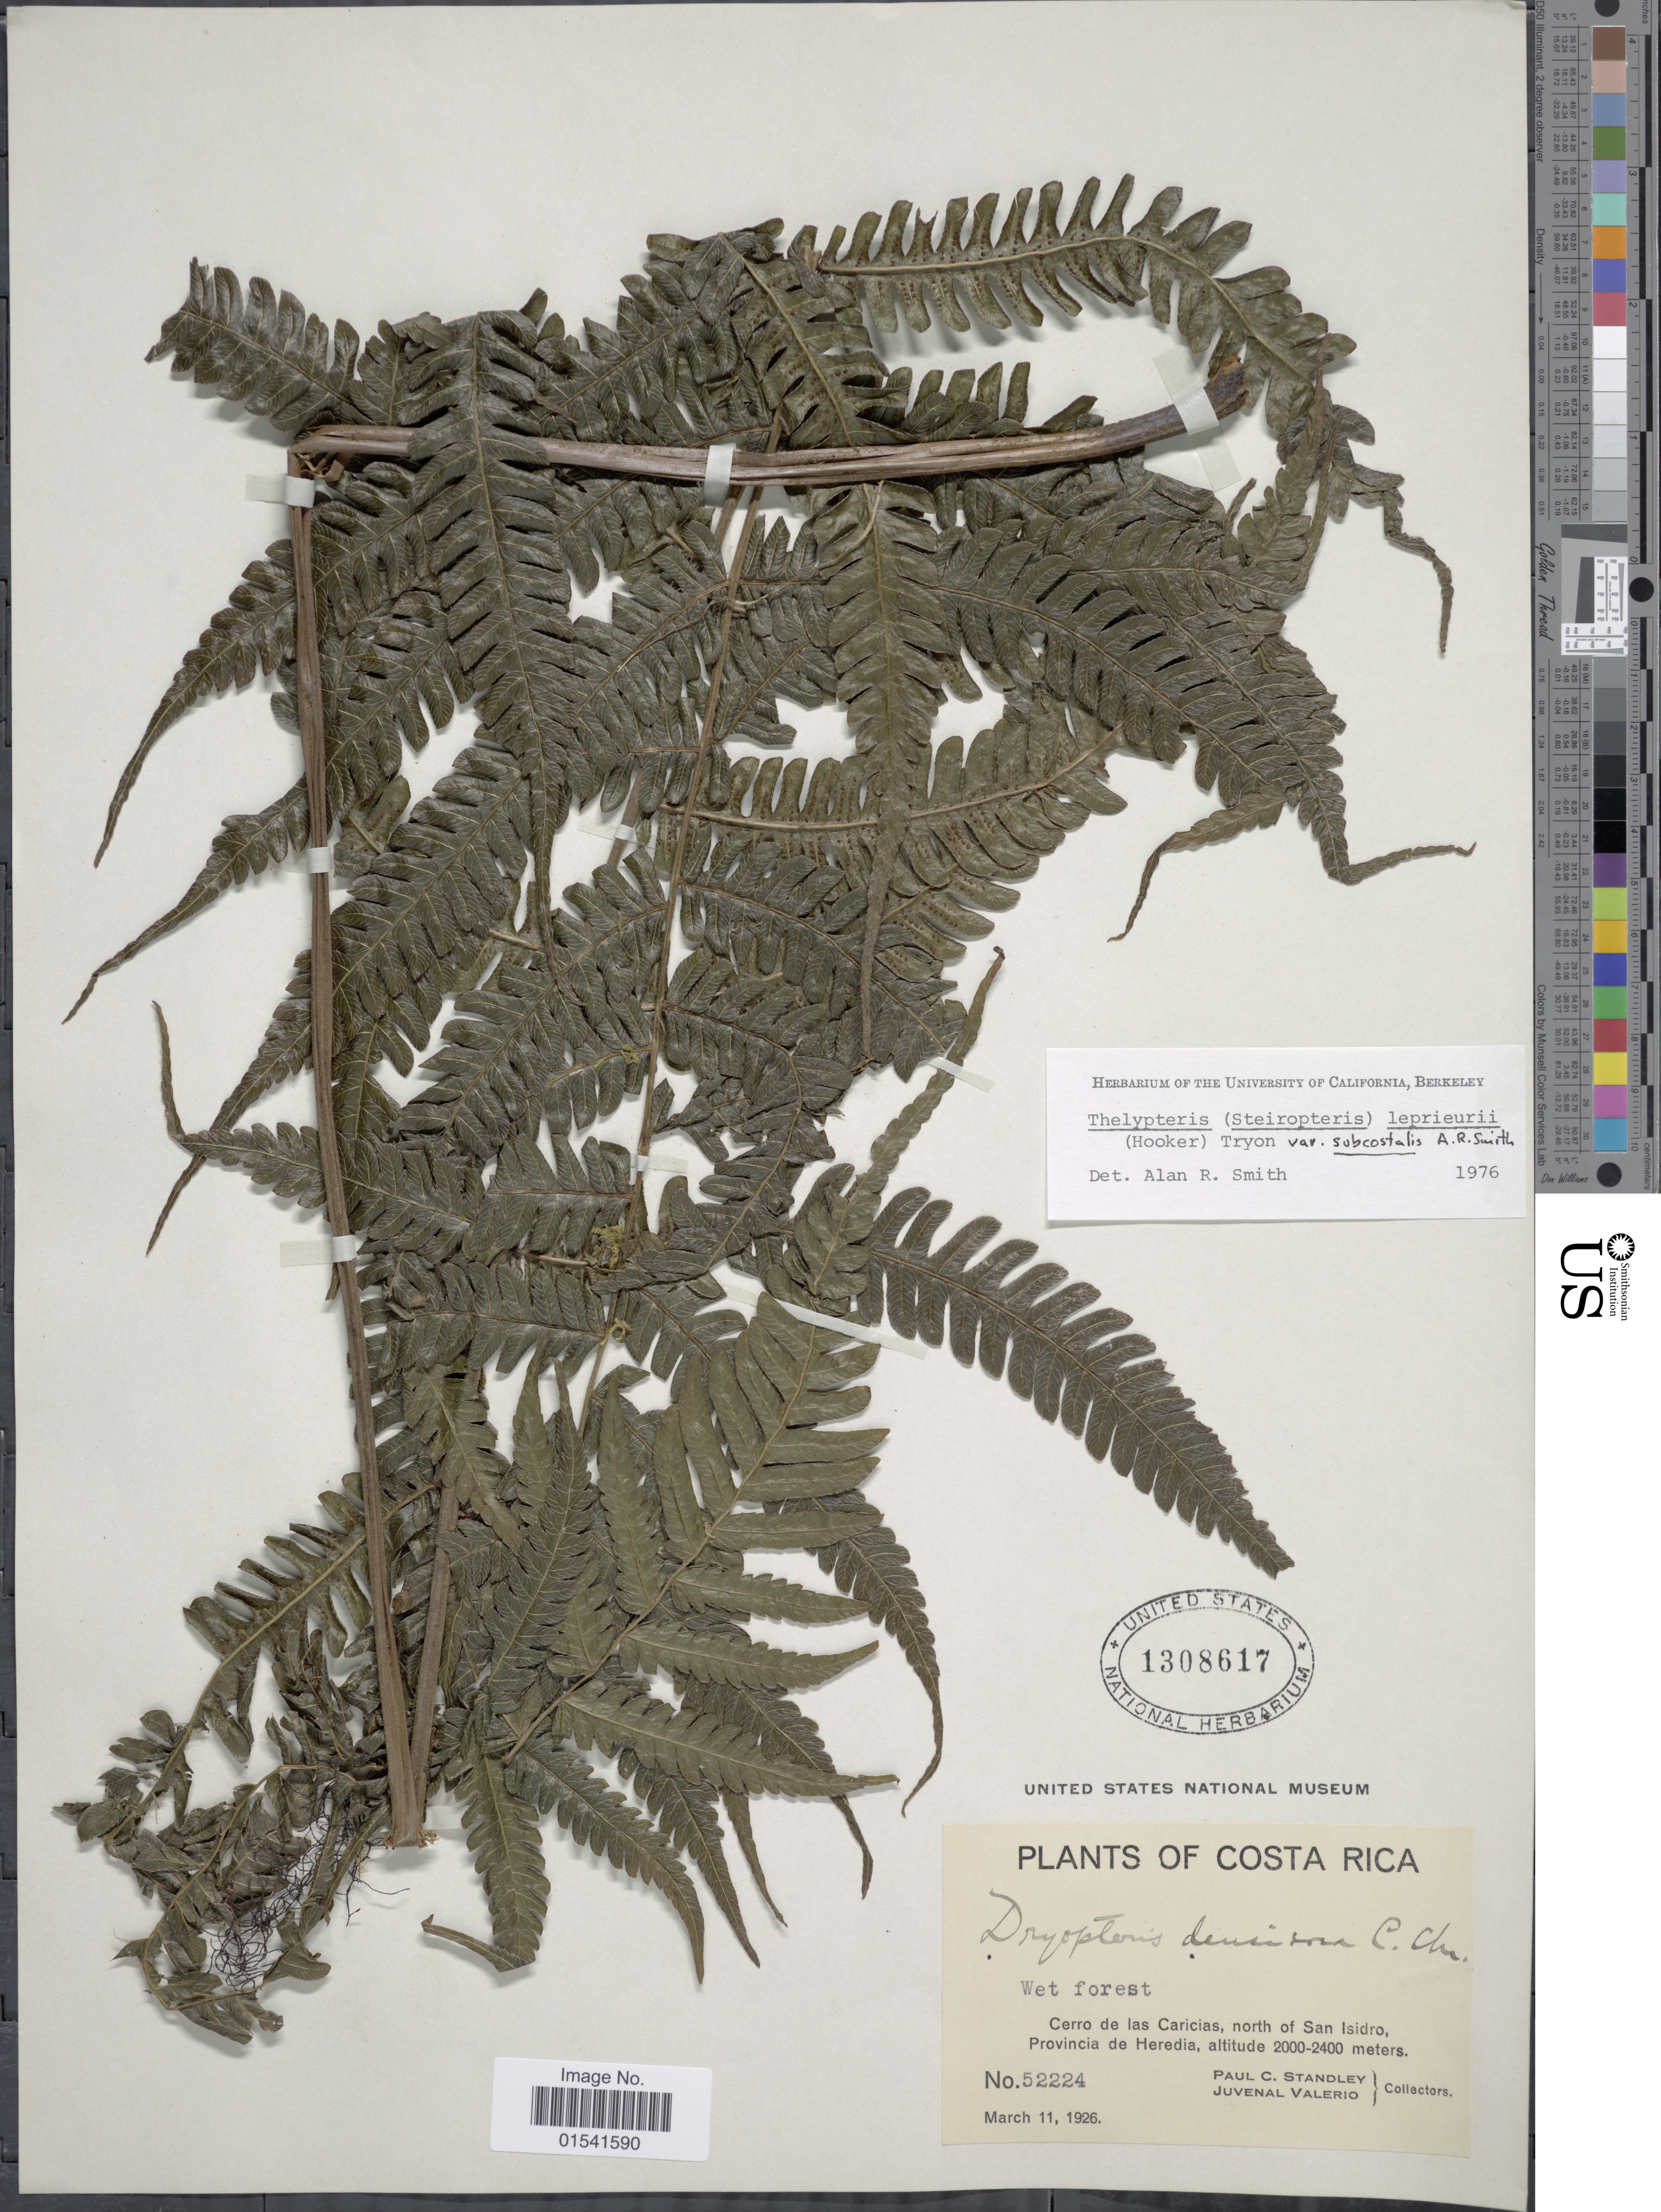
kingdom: Plantae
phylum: Tracheophyta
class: Polypodiopsida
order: Polypodiales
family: Thelypteridaceae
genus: Steiropteris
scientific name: Steiropteris leprieurii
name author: (Hook. f.) Pic. Serm.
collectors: P. C. Standley & J. Valerio R.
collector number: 52224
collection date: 1926-03-11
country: Costa Rica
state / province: Heredia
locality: Cerros de las Caricias, north of San Isidro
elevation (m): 2000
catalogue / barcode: US 1308617